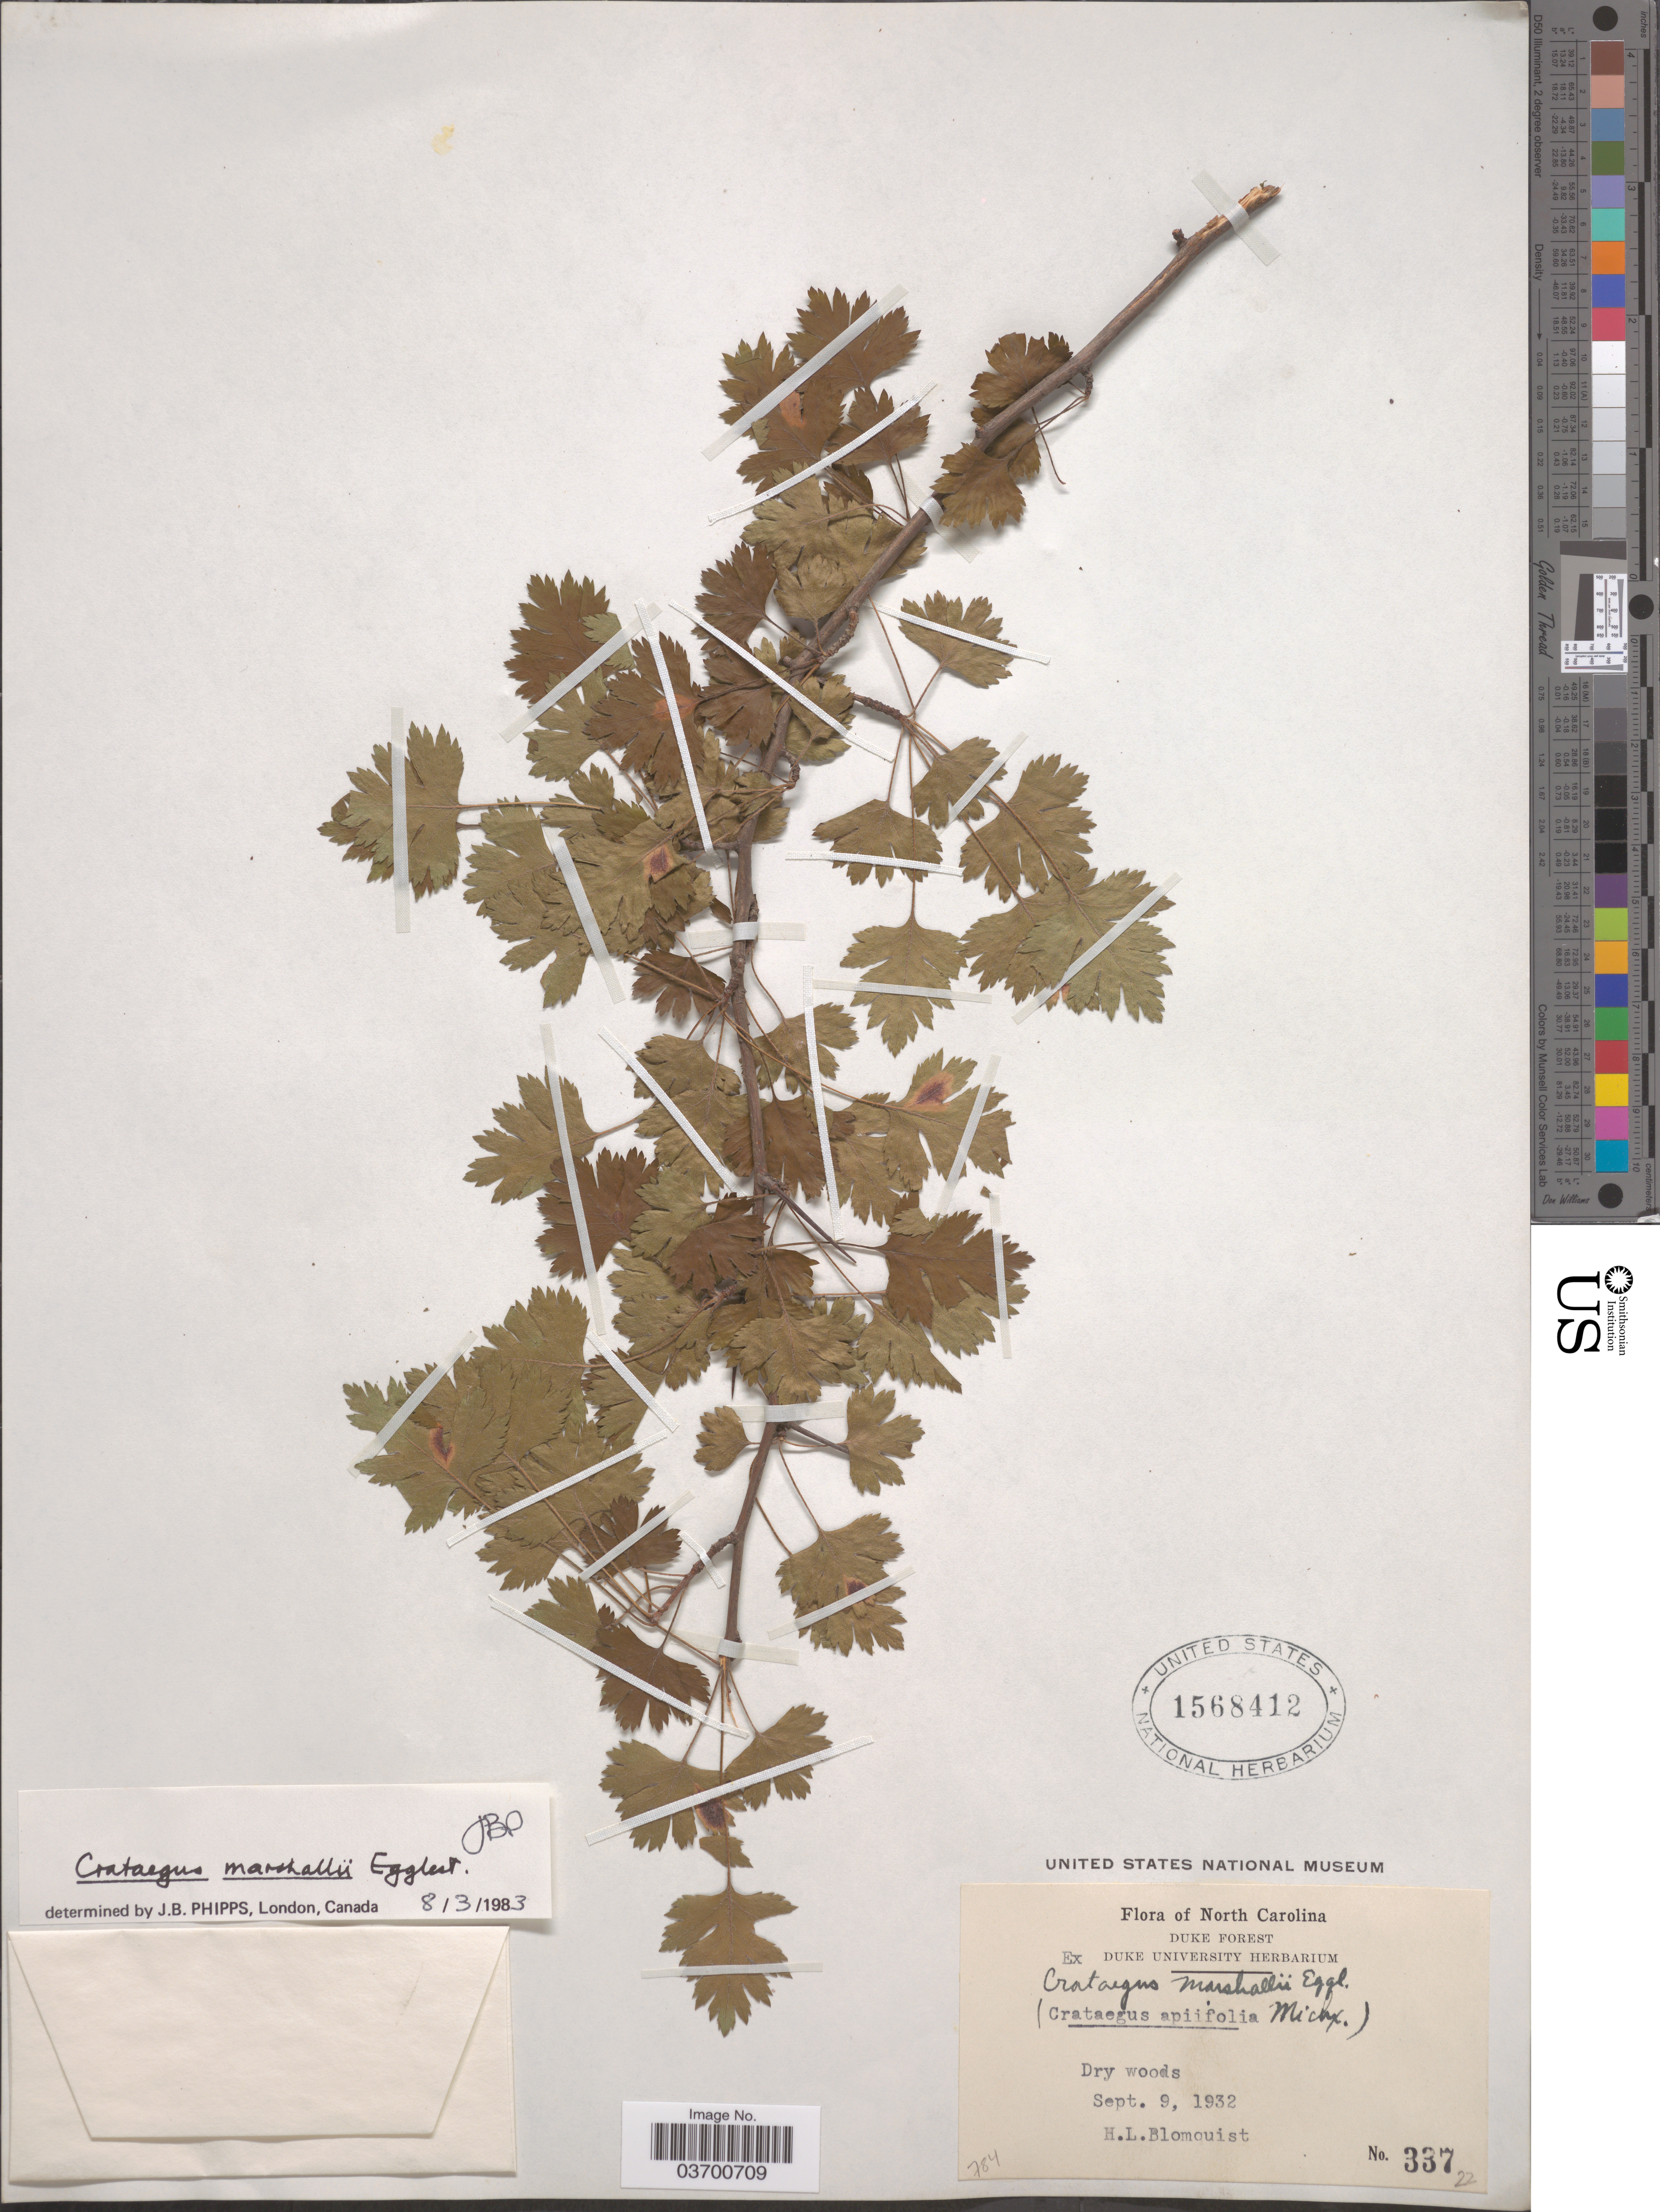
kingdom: Plantae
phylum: Tracheophyta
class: Magnoliopsida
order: Rosales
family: Rosaceae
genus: Crataegus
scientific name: Crataegus marshallii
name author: Eggl.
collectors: H. Blomquist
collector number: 337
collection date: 1932-09-09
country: United States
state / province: North Carolina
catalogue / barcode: US 1568412